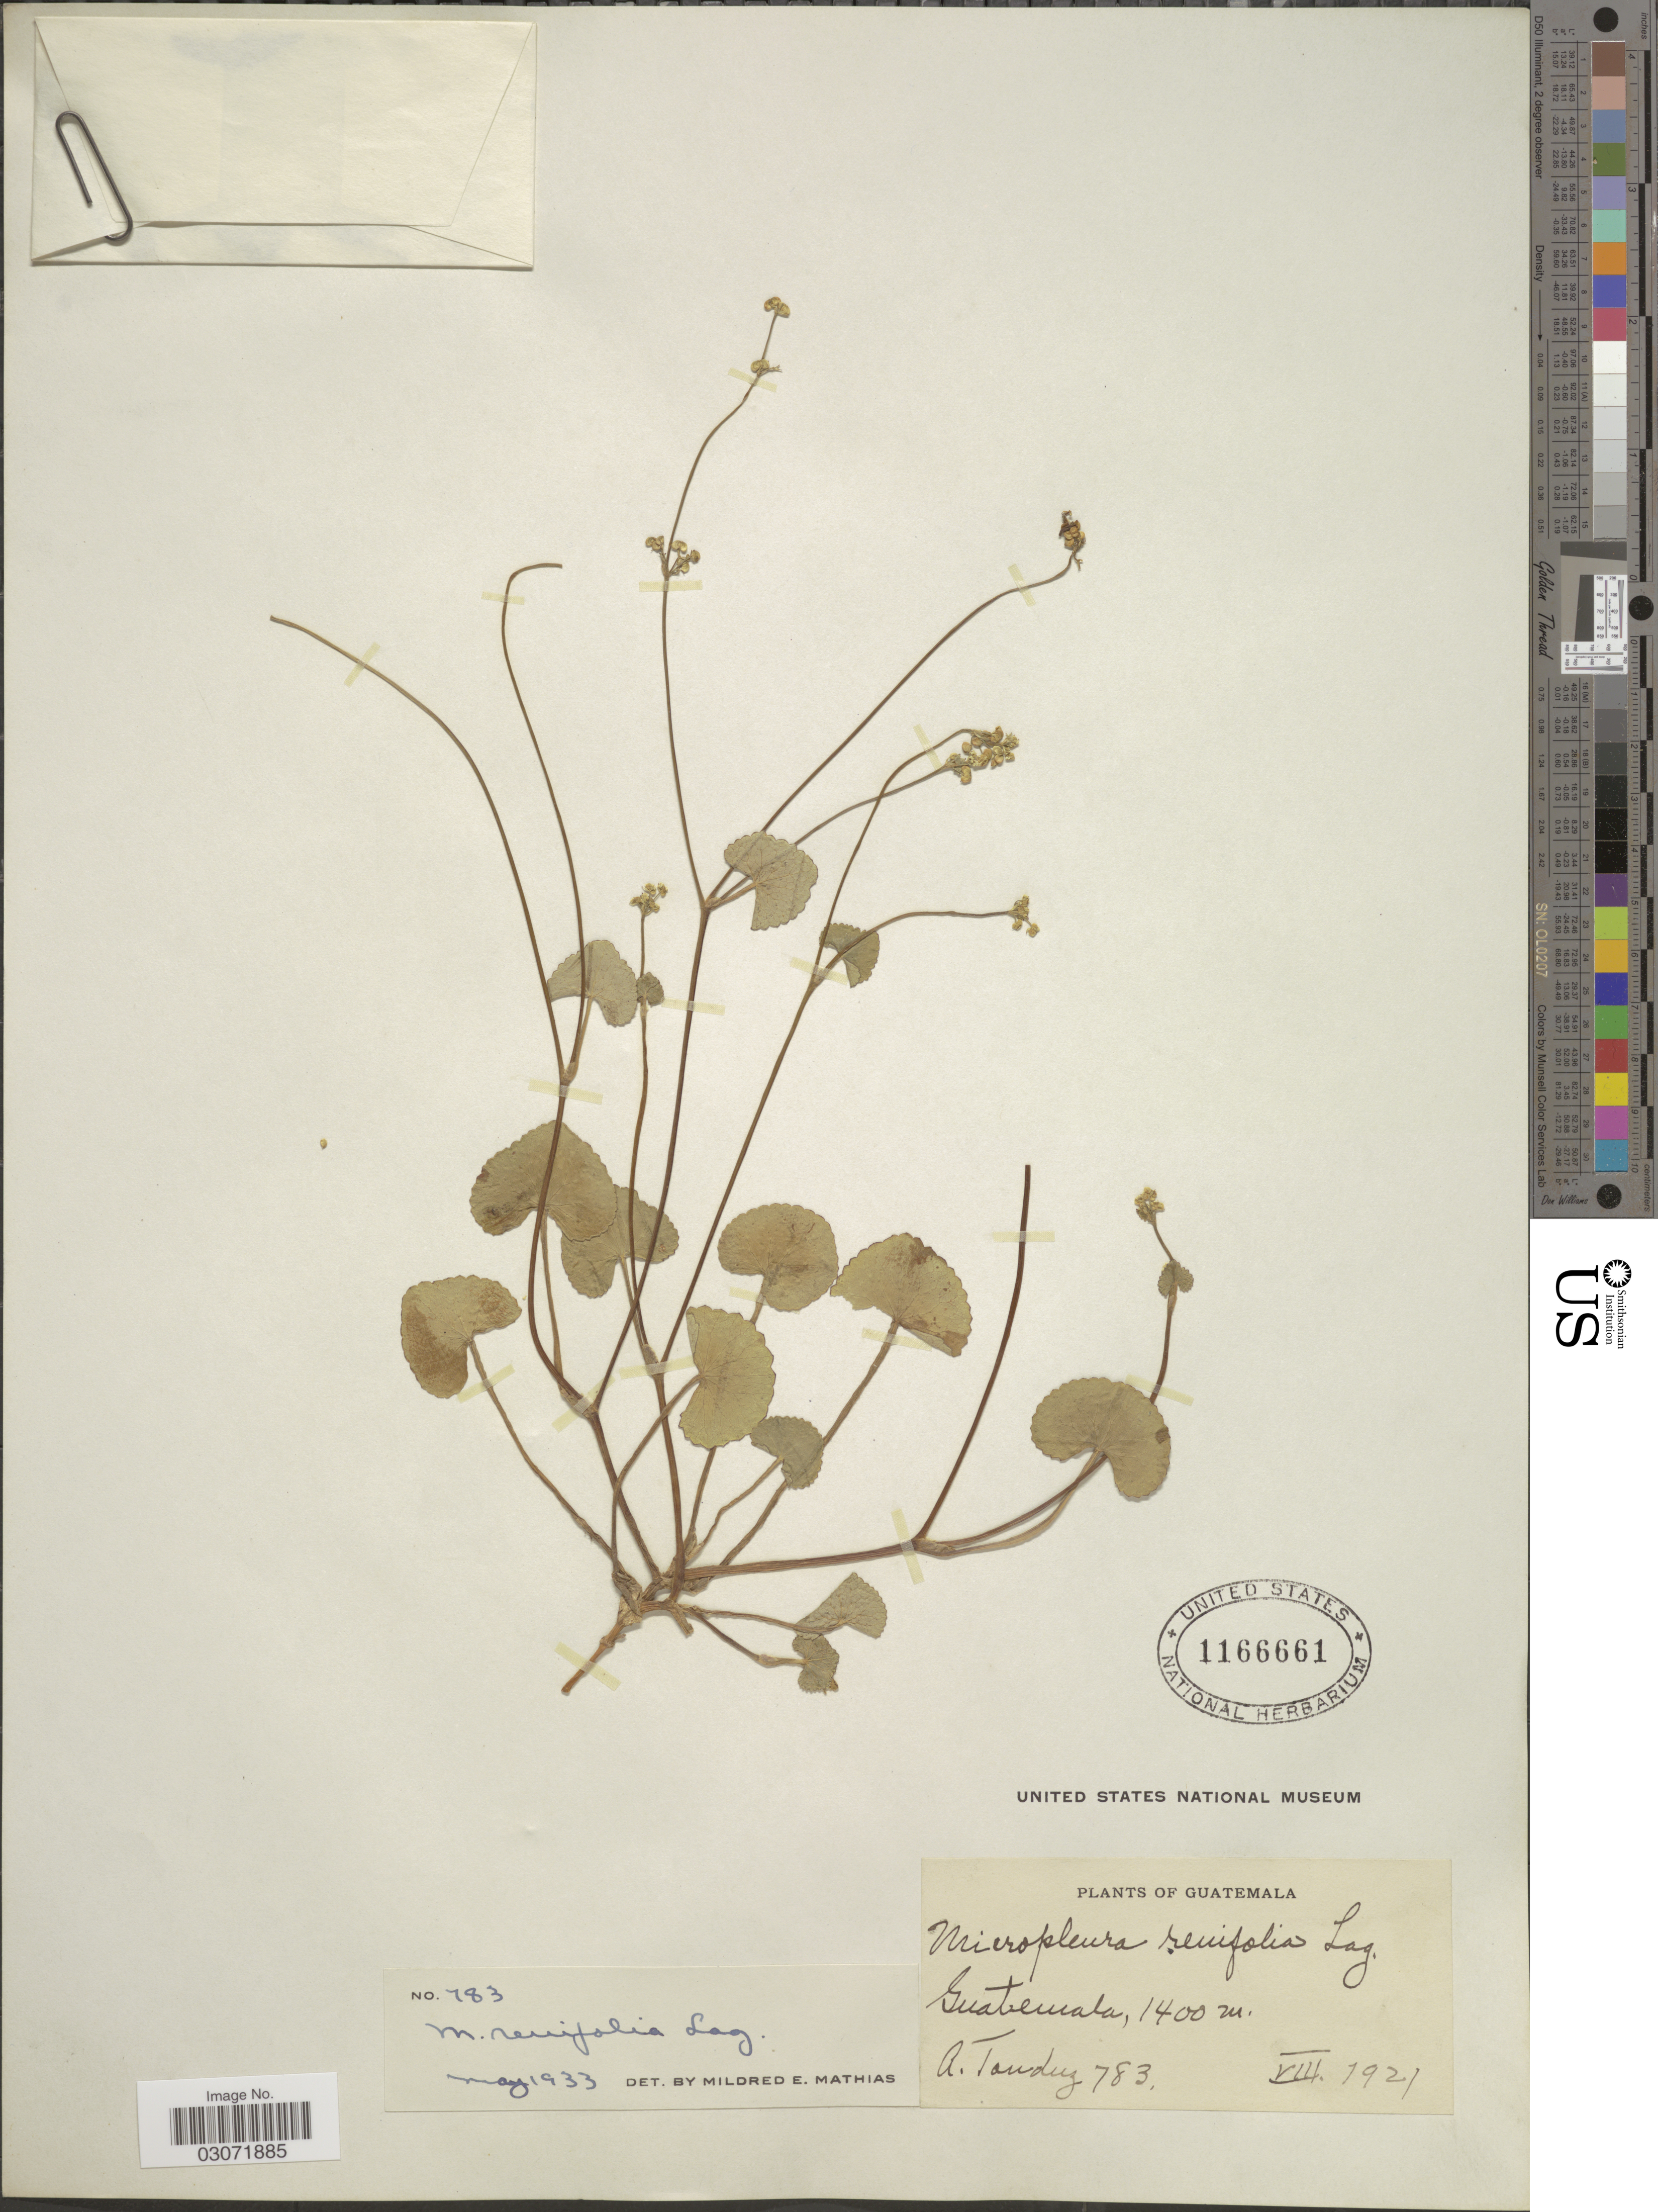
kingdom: Plantae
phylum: Tracheophyta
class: Magnoliopsida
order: Apiales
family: Apiaceae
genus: Micropleura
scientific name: Micropleura renifolia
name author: Lag.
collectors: A. Tonduz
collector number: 783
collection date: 1921-08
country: Guatemala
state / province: Guatemala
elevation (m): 1400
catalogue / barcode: US 1166661